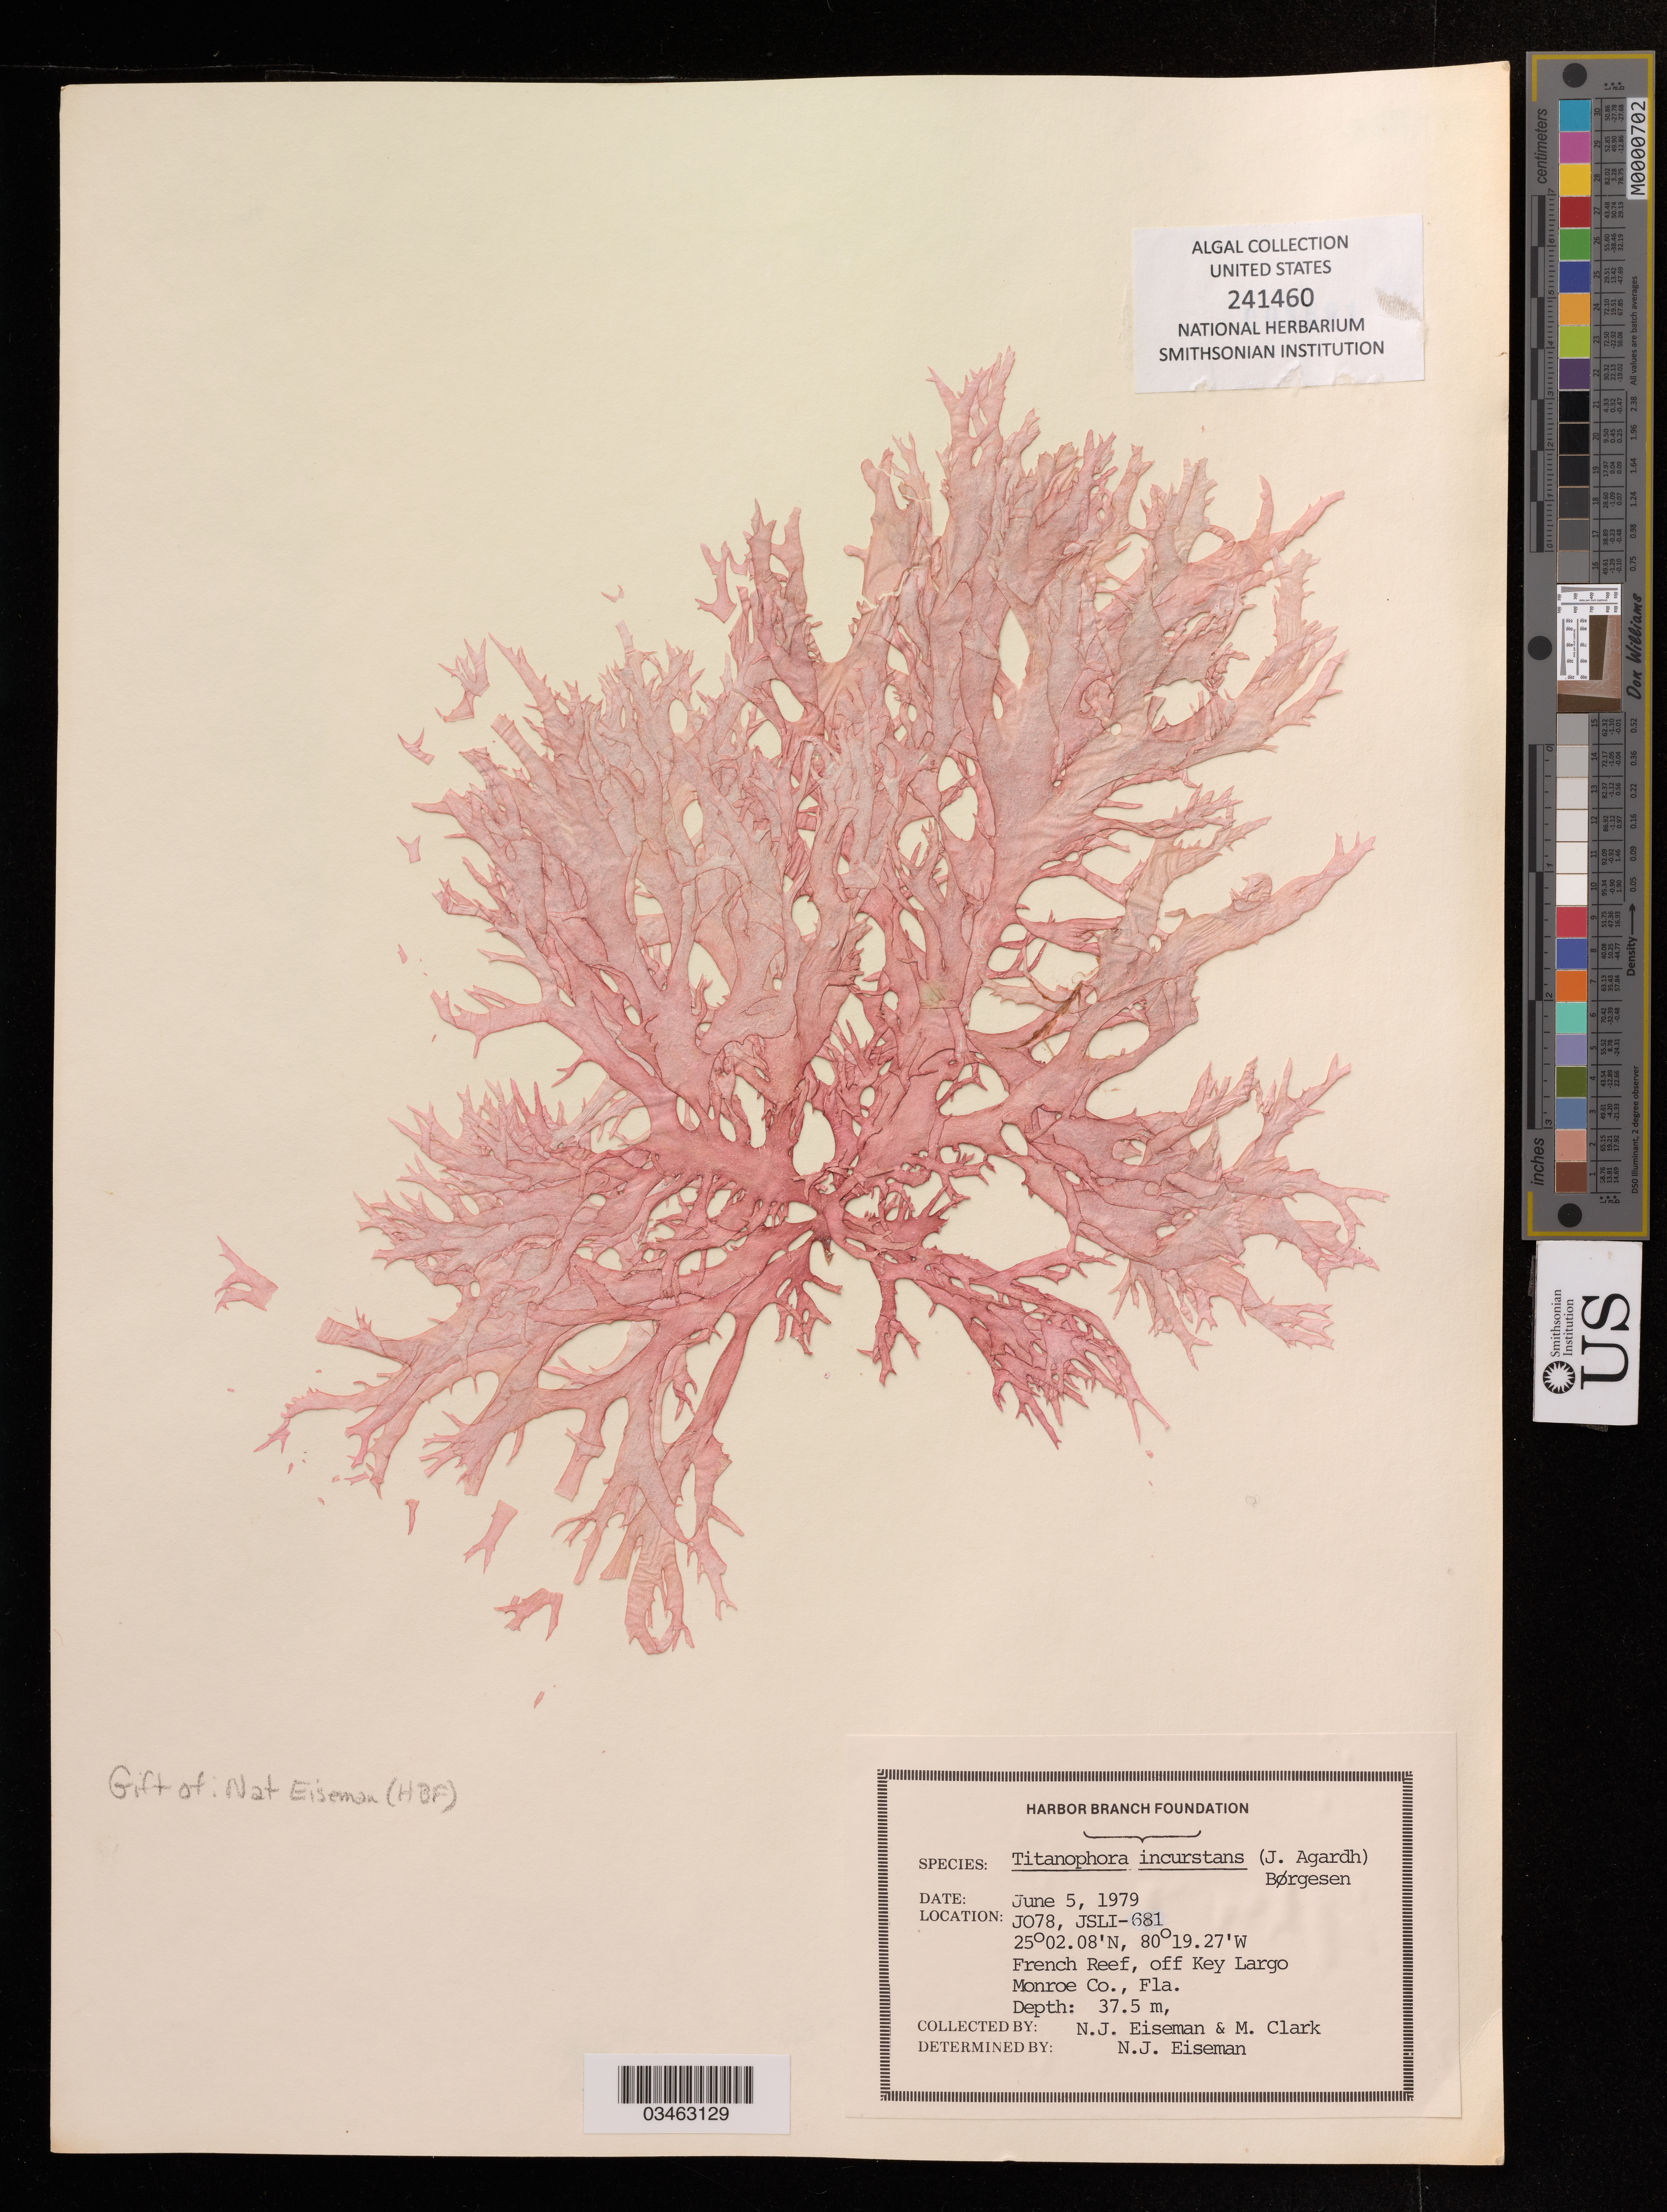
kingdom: Plantae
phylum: Rhodophyta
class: Florideophyceae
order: Nemastomatales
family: Schizymeniaceae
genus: Titanophora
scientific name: Titanophora incrustans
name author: (J. Agardh) Boerg.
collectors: N. J. Eiseman & M. Clark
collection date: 1979-06-05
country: United States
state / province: Florida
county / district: Monroe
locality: French Reef, off Key Largo.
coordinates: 25 02.08 N, 80 19.27 W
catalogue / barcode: US 241460